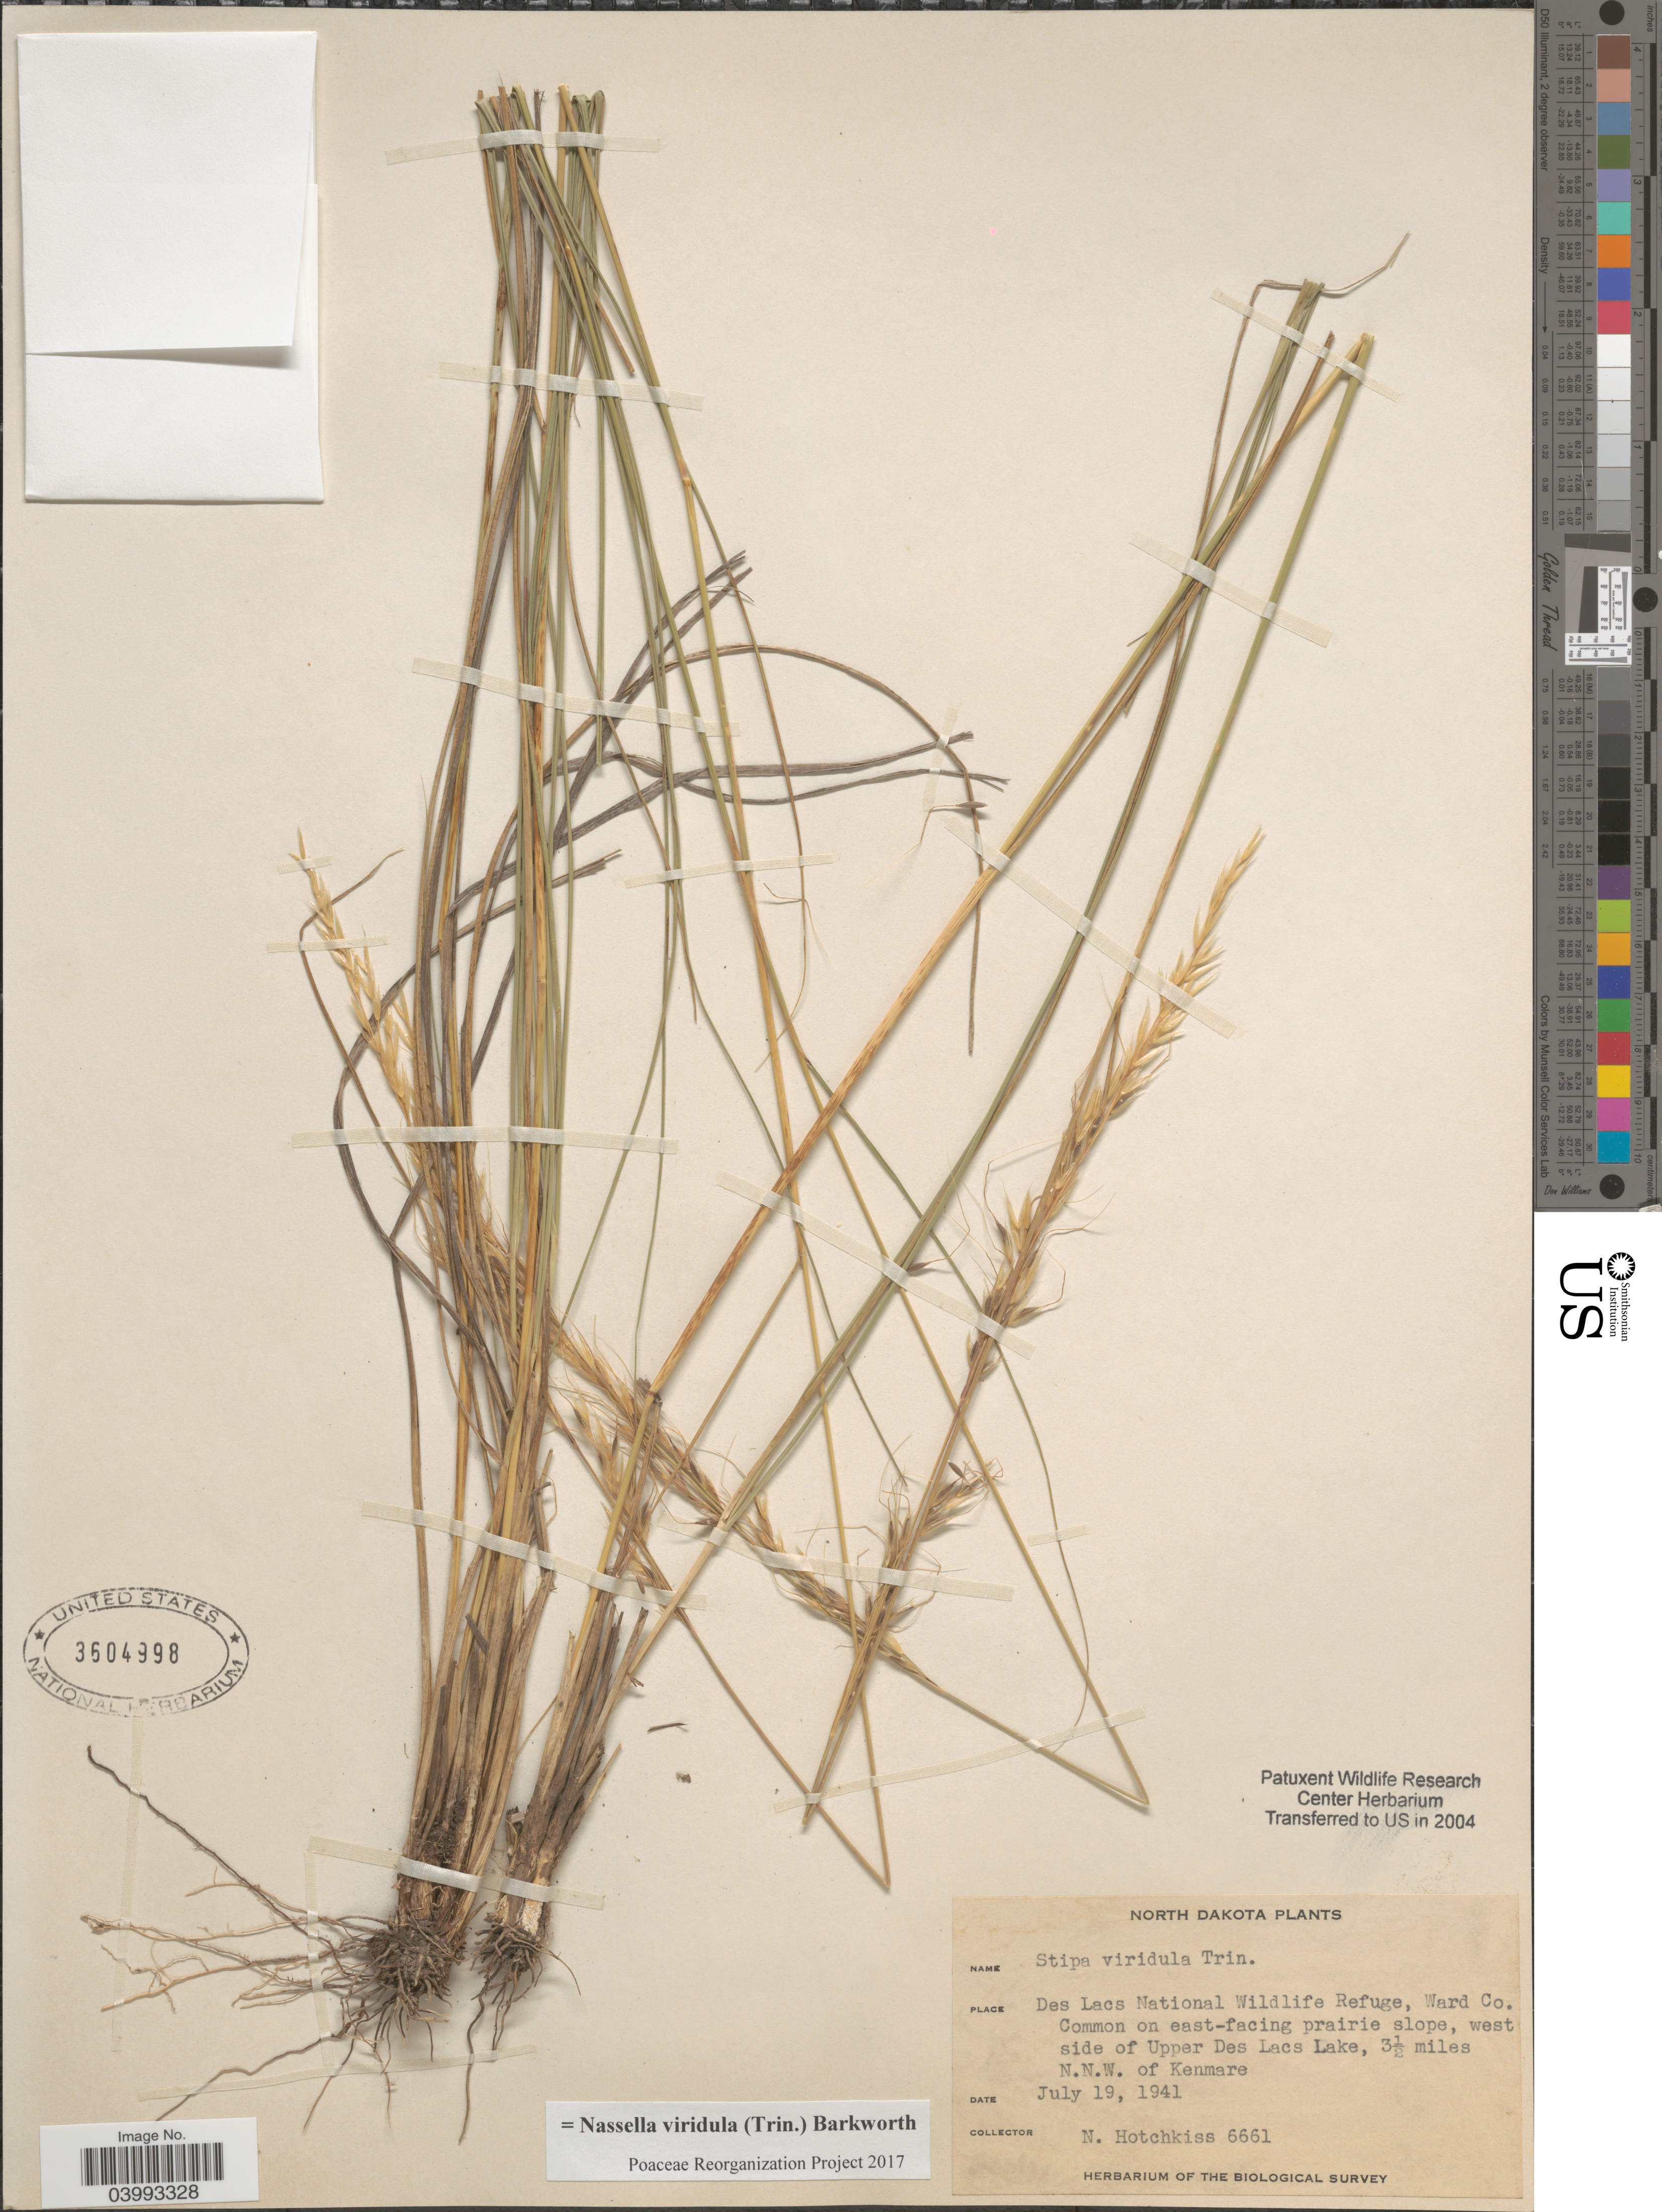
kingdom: Plantae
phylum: Tracheophyta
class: Liliopsida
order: Poales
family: Poaceae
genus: Nassella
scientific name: Nassella viridula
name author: (Trin.) Barkworth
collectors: N. Hotchkiss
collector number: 6661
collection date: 1941-07-19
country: United States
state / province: North Dakota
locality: Des Lacs National Wildlife Refuge, Ward Co. Common on east-facing prairie slope, west side of Upper Des Lacs Lake, 3½ miles N.N.W. of Kenmare.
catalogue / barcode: US 3604998